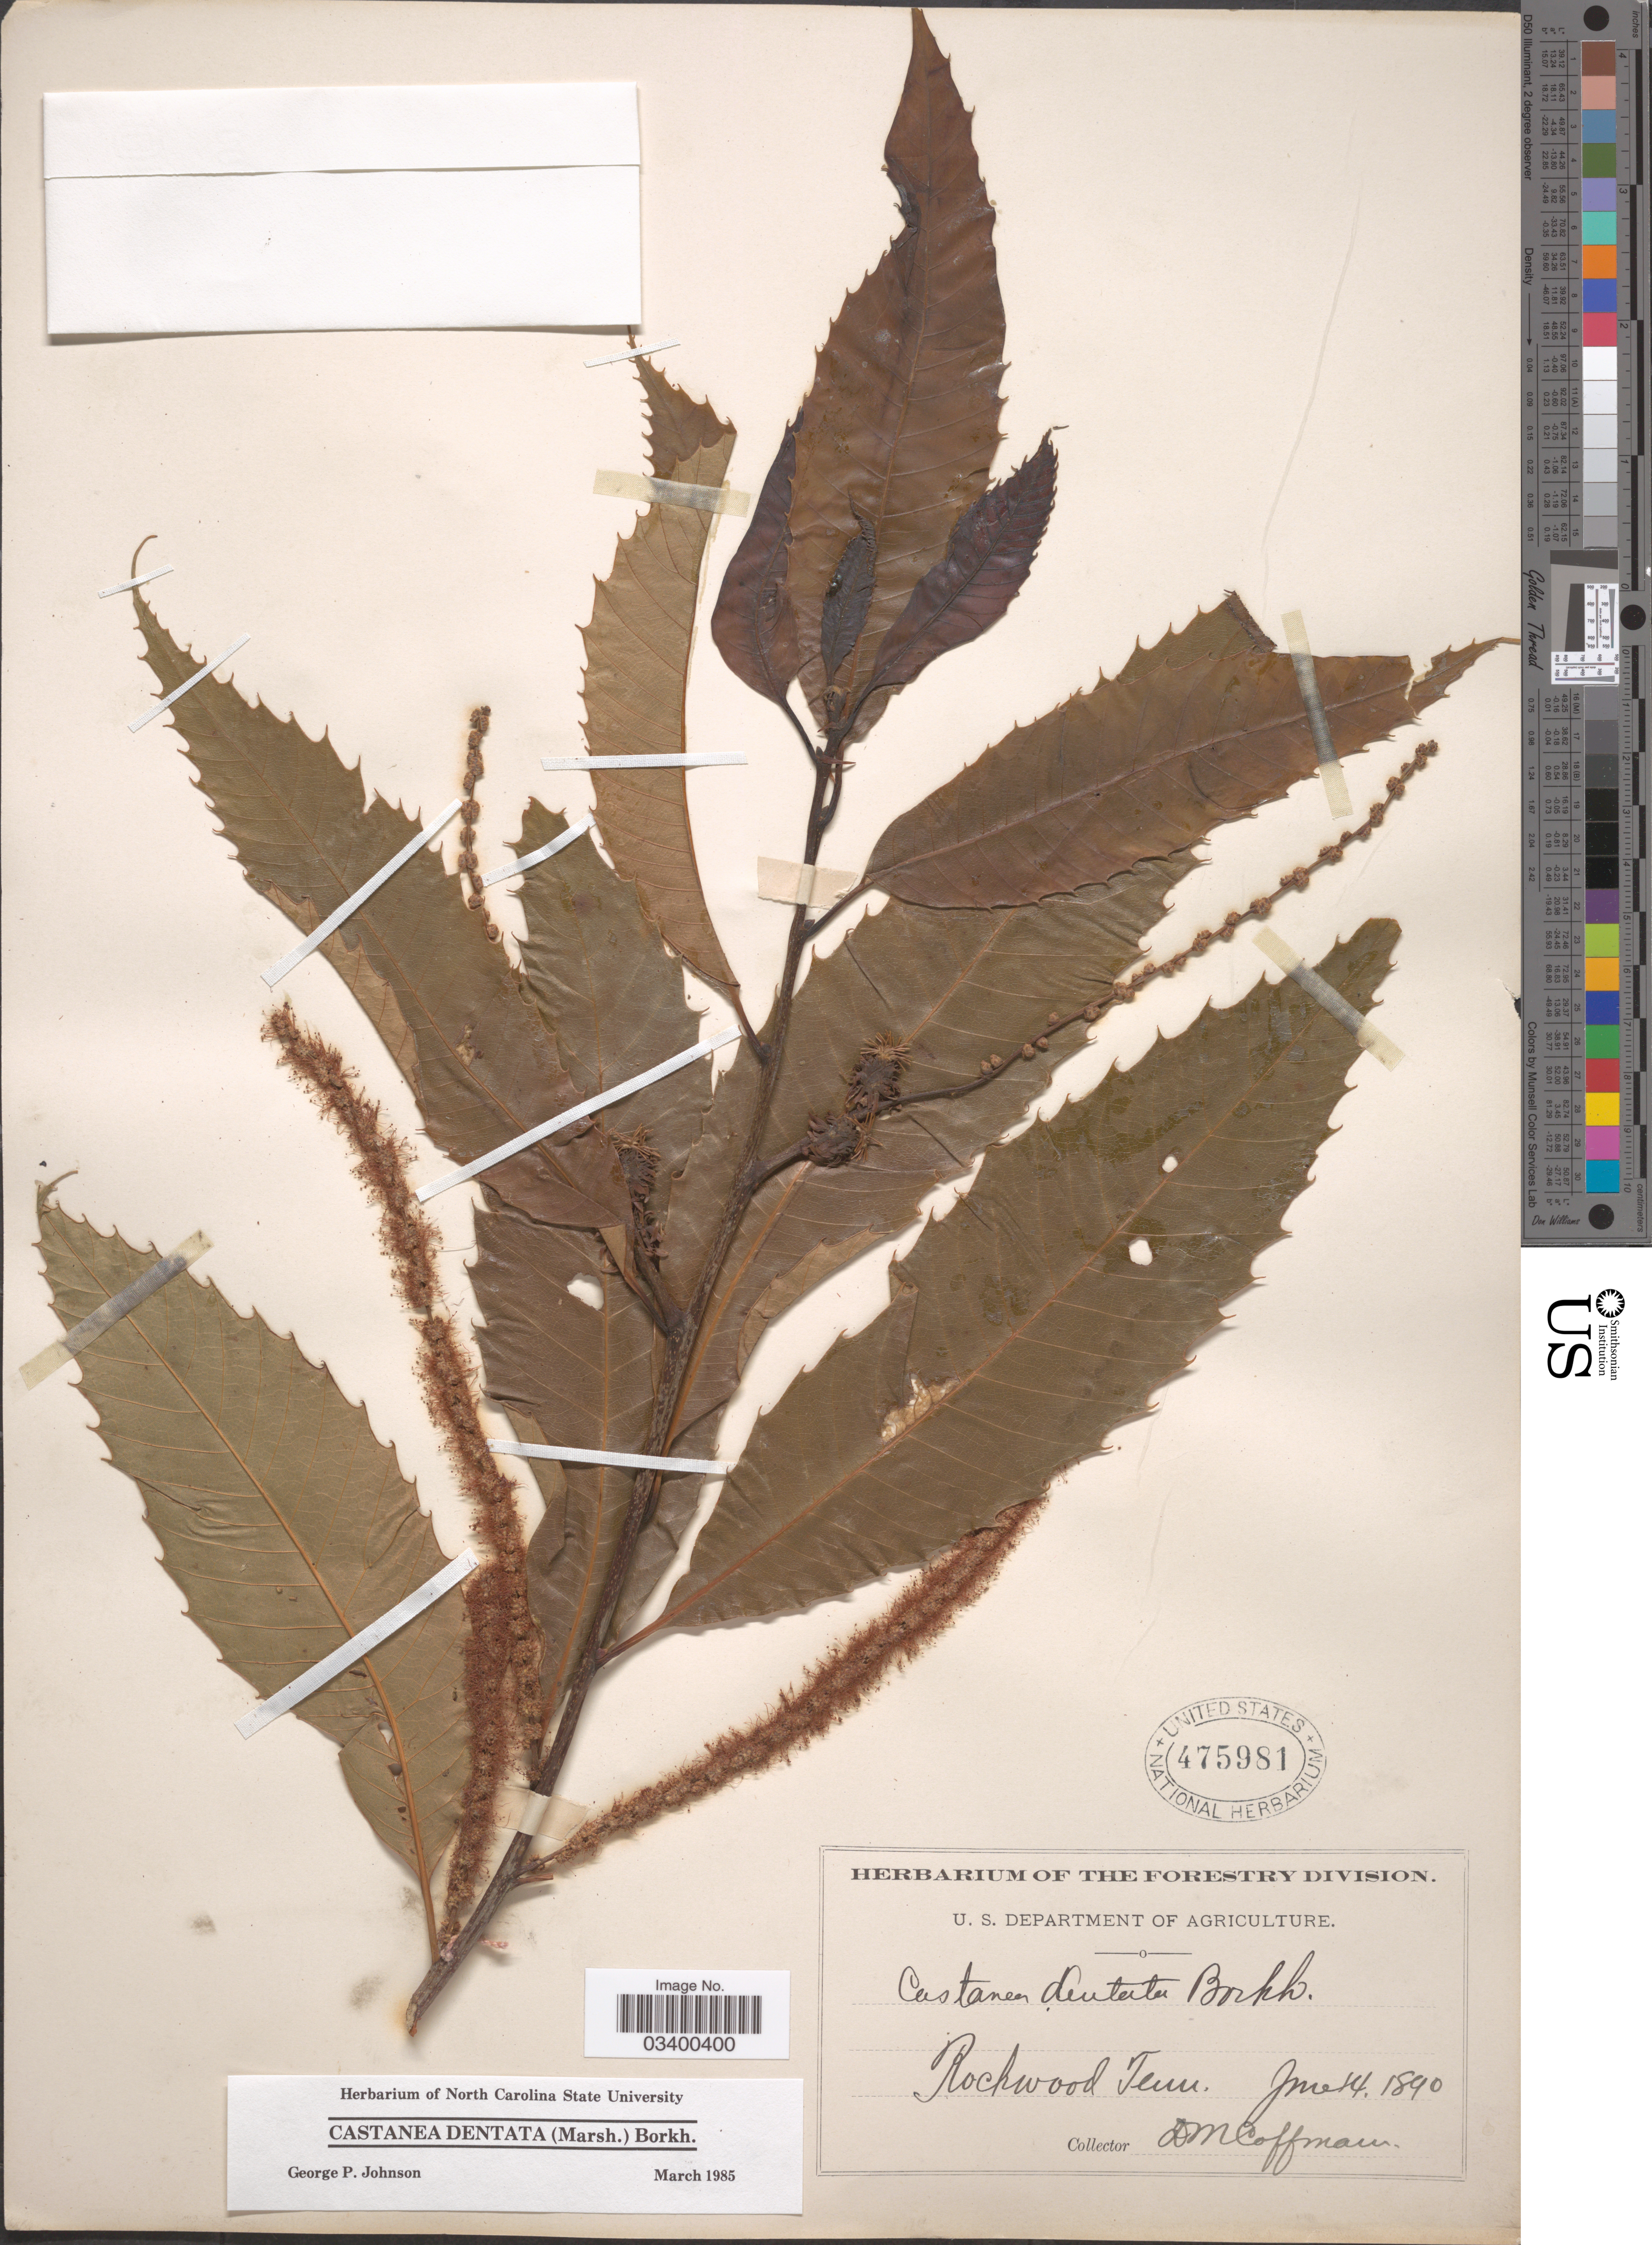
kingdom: Plantae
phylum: Tracheophyta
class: Magnoliopsida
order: Fagales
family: Fagaceae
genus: Castanea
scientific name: Castanea dentata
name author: (Marshall) Borkh.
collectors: D. M. Coffman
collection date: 1890-06-14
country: United States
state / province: Tennessee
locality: Rockwood.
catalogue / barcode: US 475981